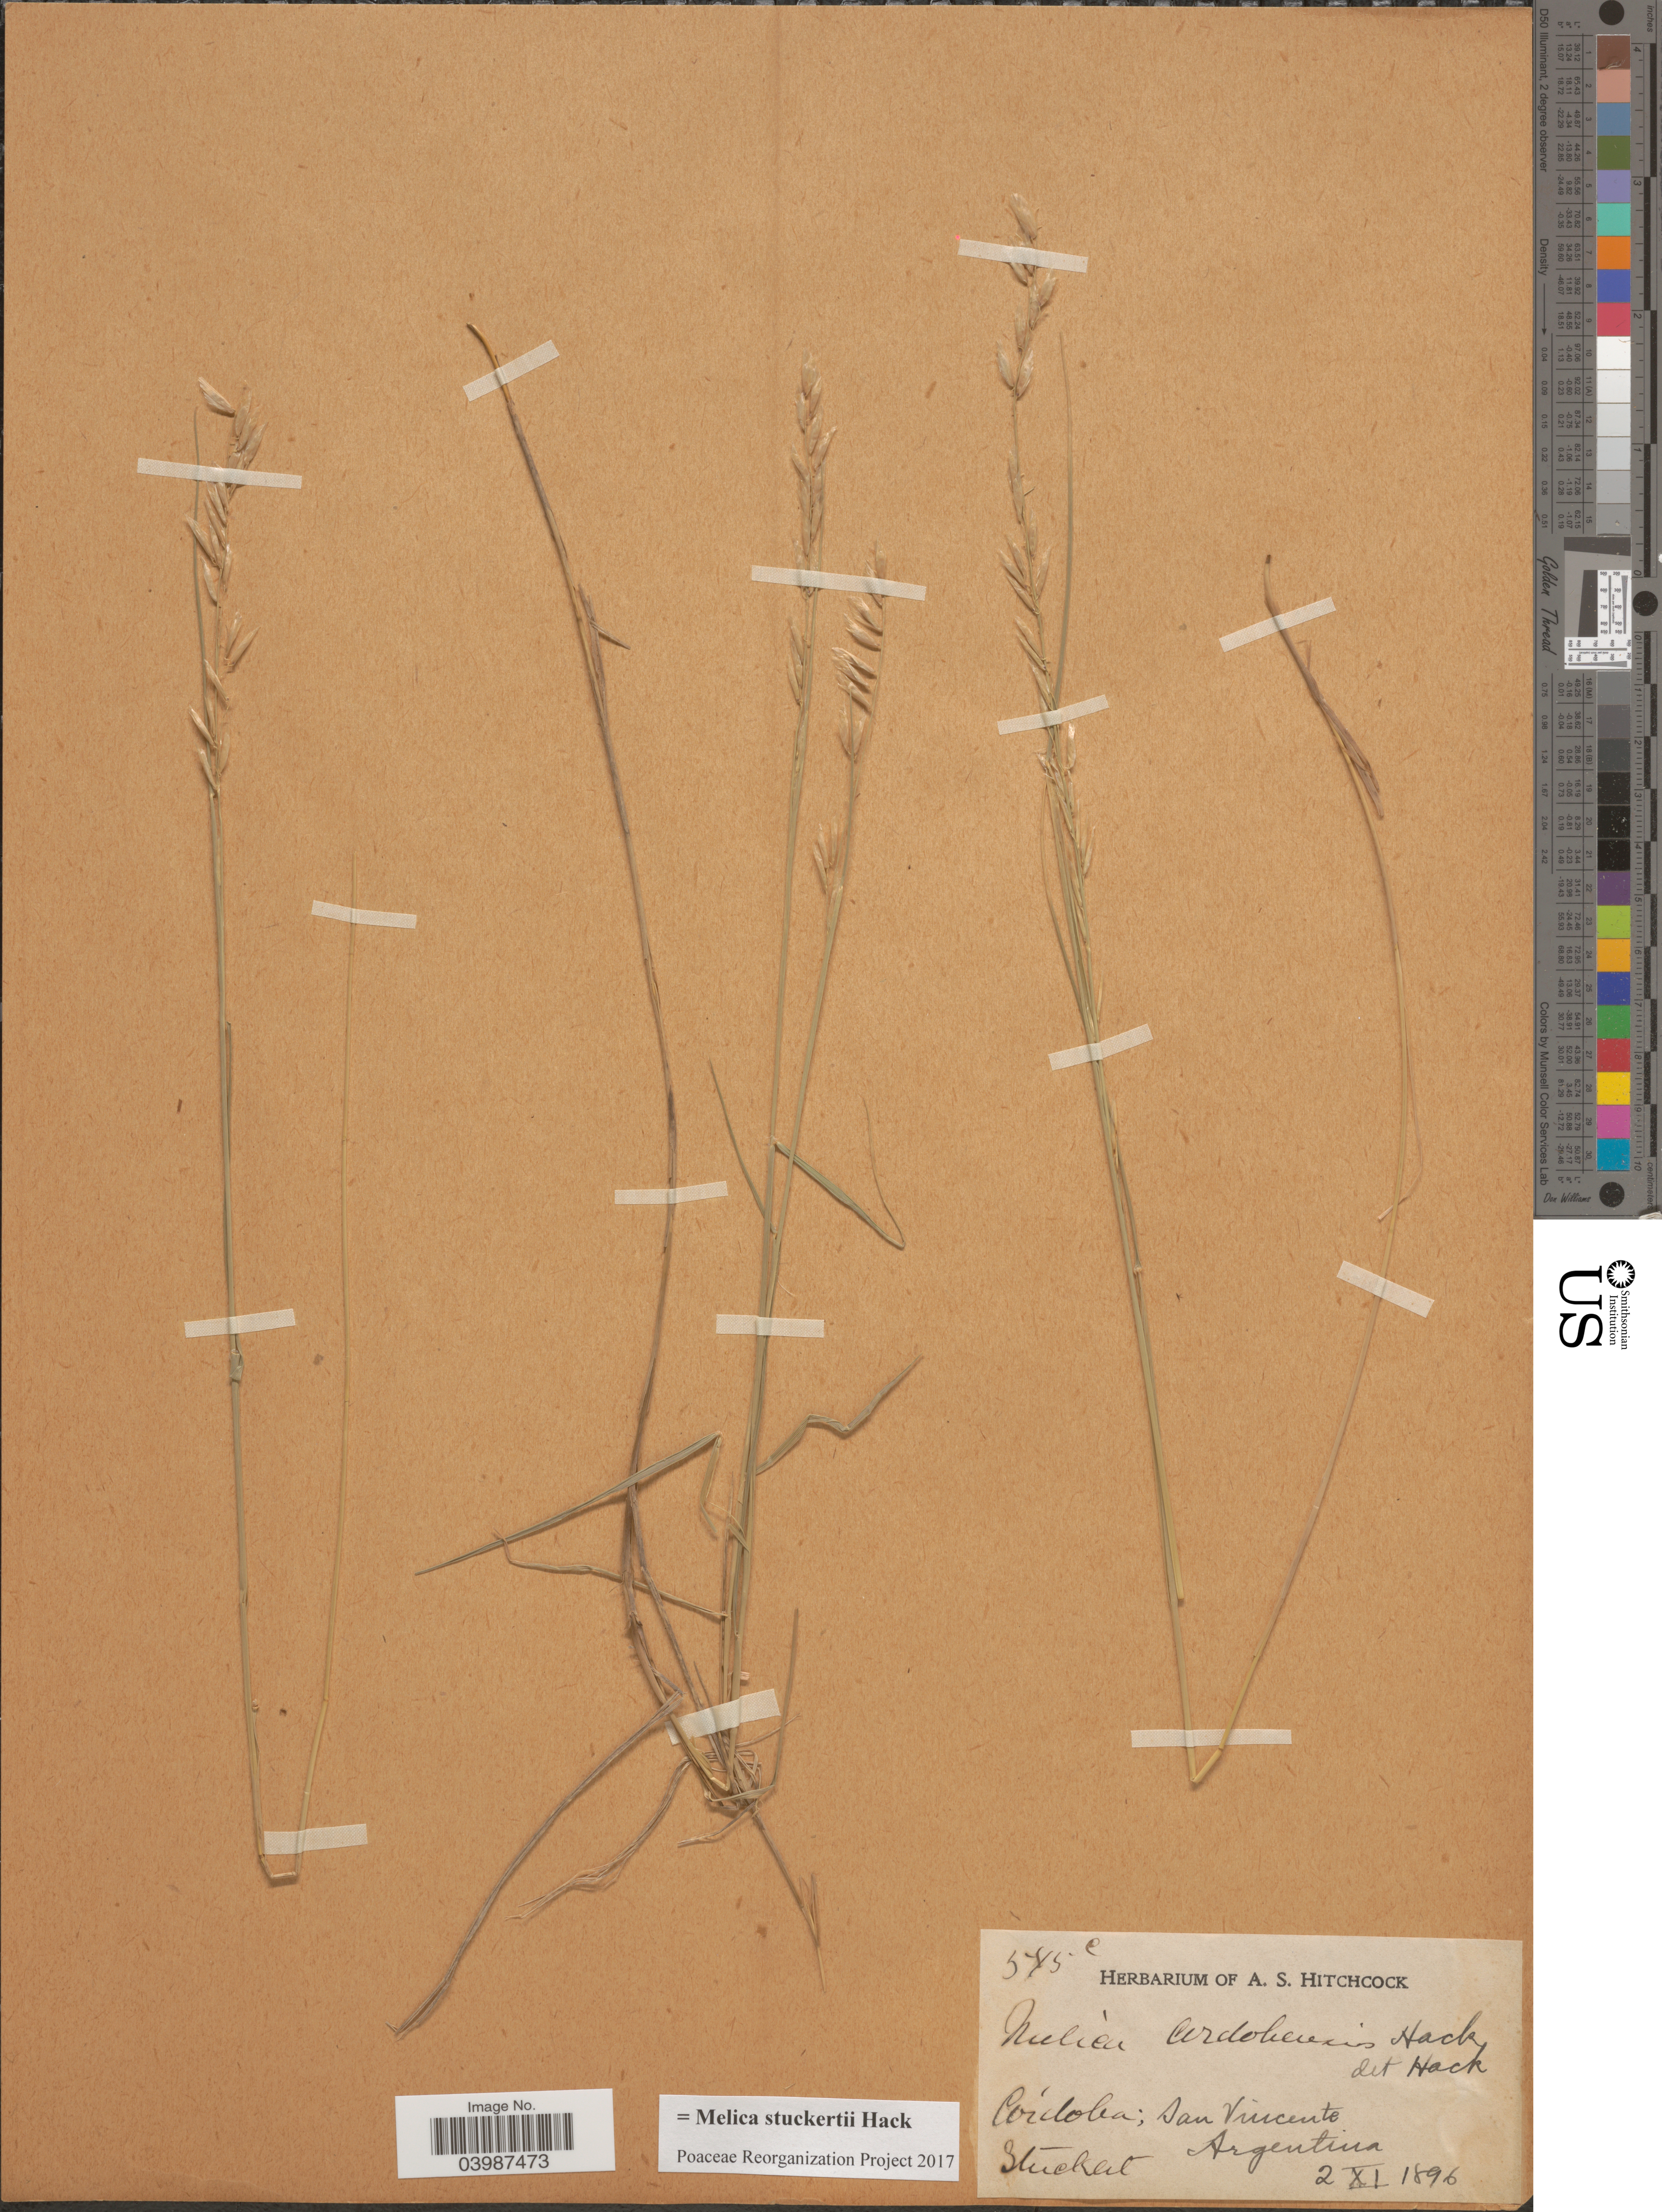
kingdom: Plantae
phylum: Tracheophyta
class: Liliopsida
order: Poales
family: Poaceae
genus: Melica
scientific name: Melica stuckertii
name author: Hack. ex Stuck.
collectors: T. Stuckert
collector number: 545c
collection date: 1896-11-02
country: Argentina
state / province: Cordoba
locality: San Vincente.